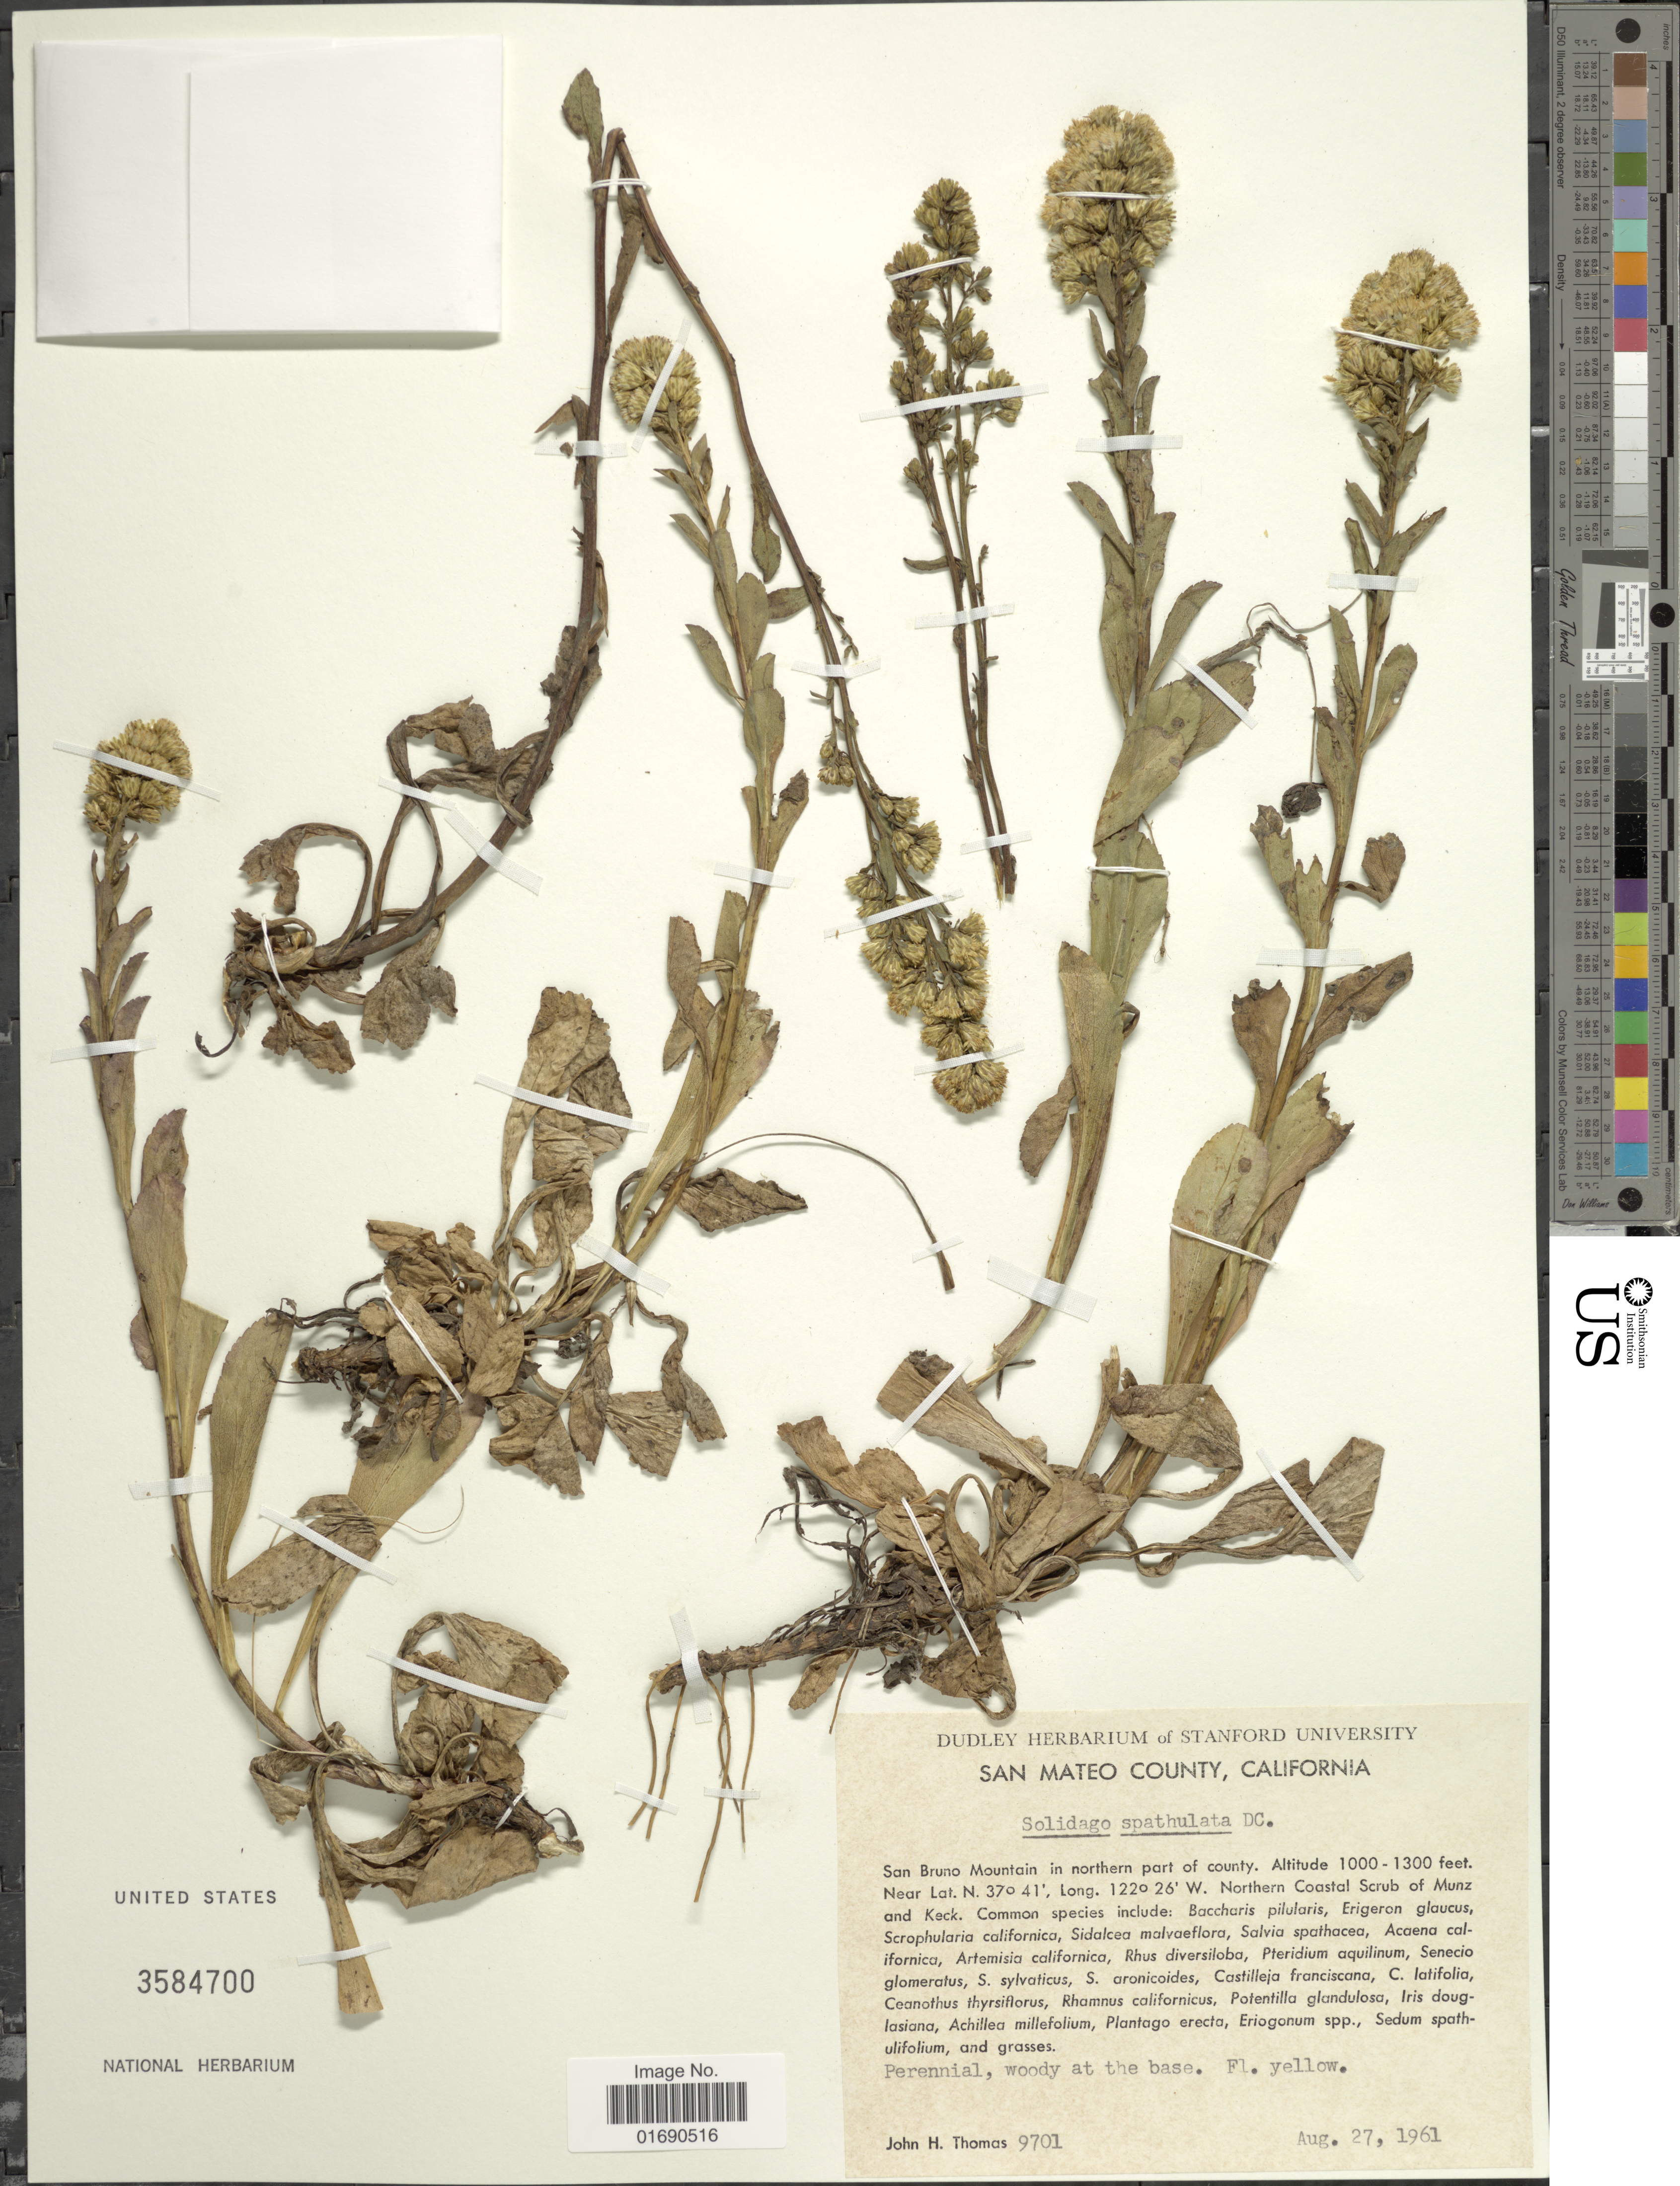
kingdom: Plantae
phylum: Tracheophyta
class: Magnoliopsida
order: Asterales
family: Asteraceae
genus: Solidago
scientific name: Solidago spathulata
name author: DC.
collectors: J. H. Thomas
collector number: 9701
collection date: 1961-08-27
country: United States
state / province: California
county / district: San Mateo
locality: San Mateo County, San Bruno Mountain, in northern part of County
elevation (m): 305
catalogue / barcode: US 3584700